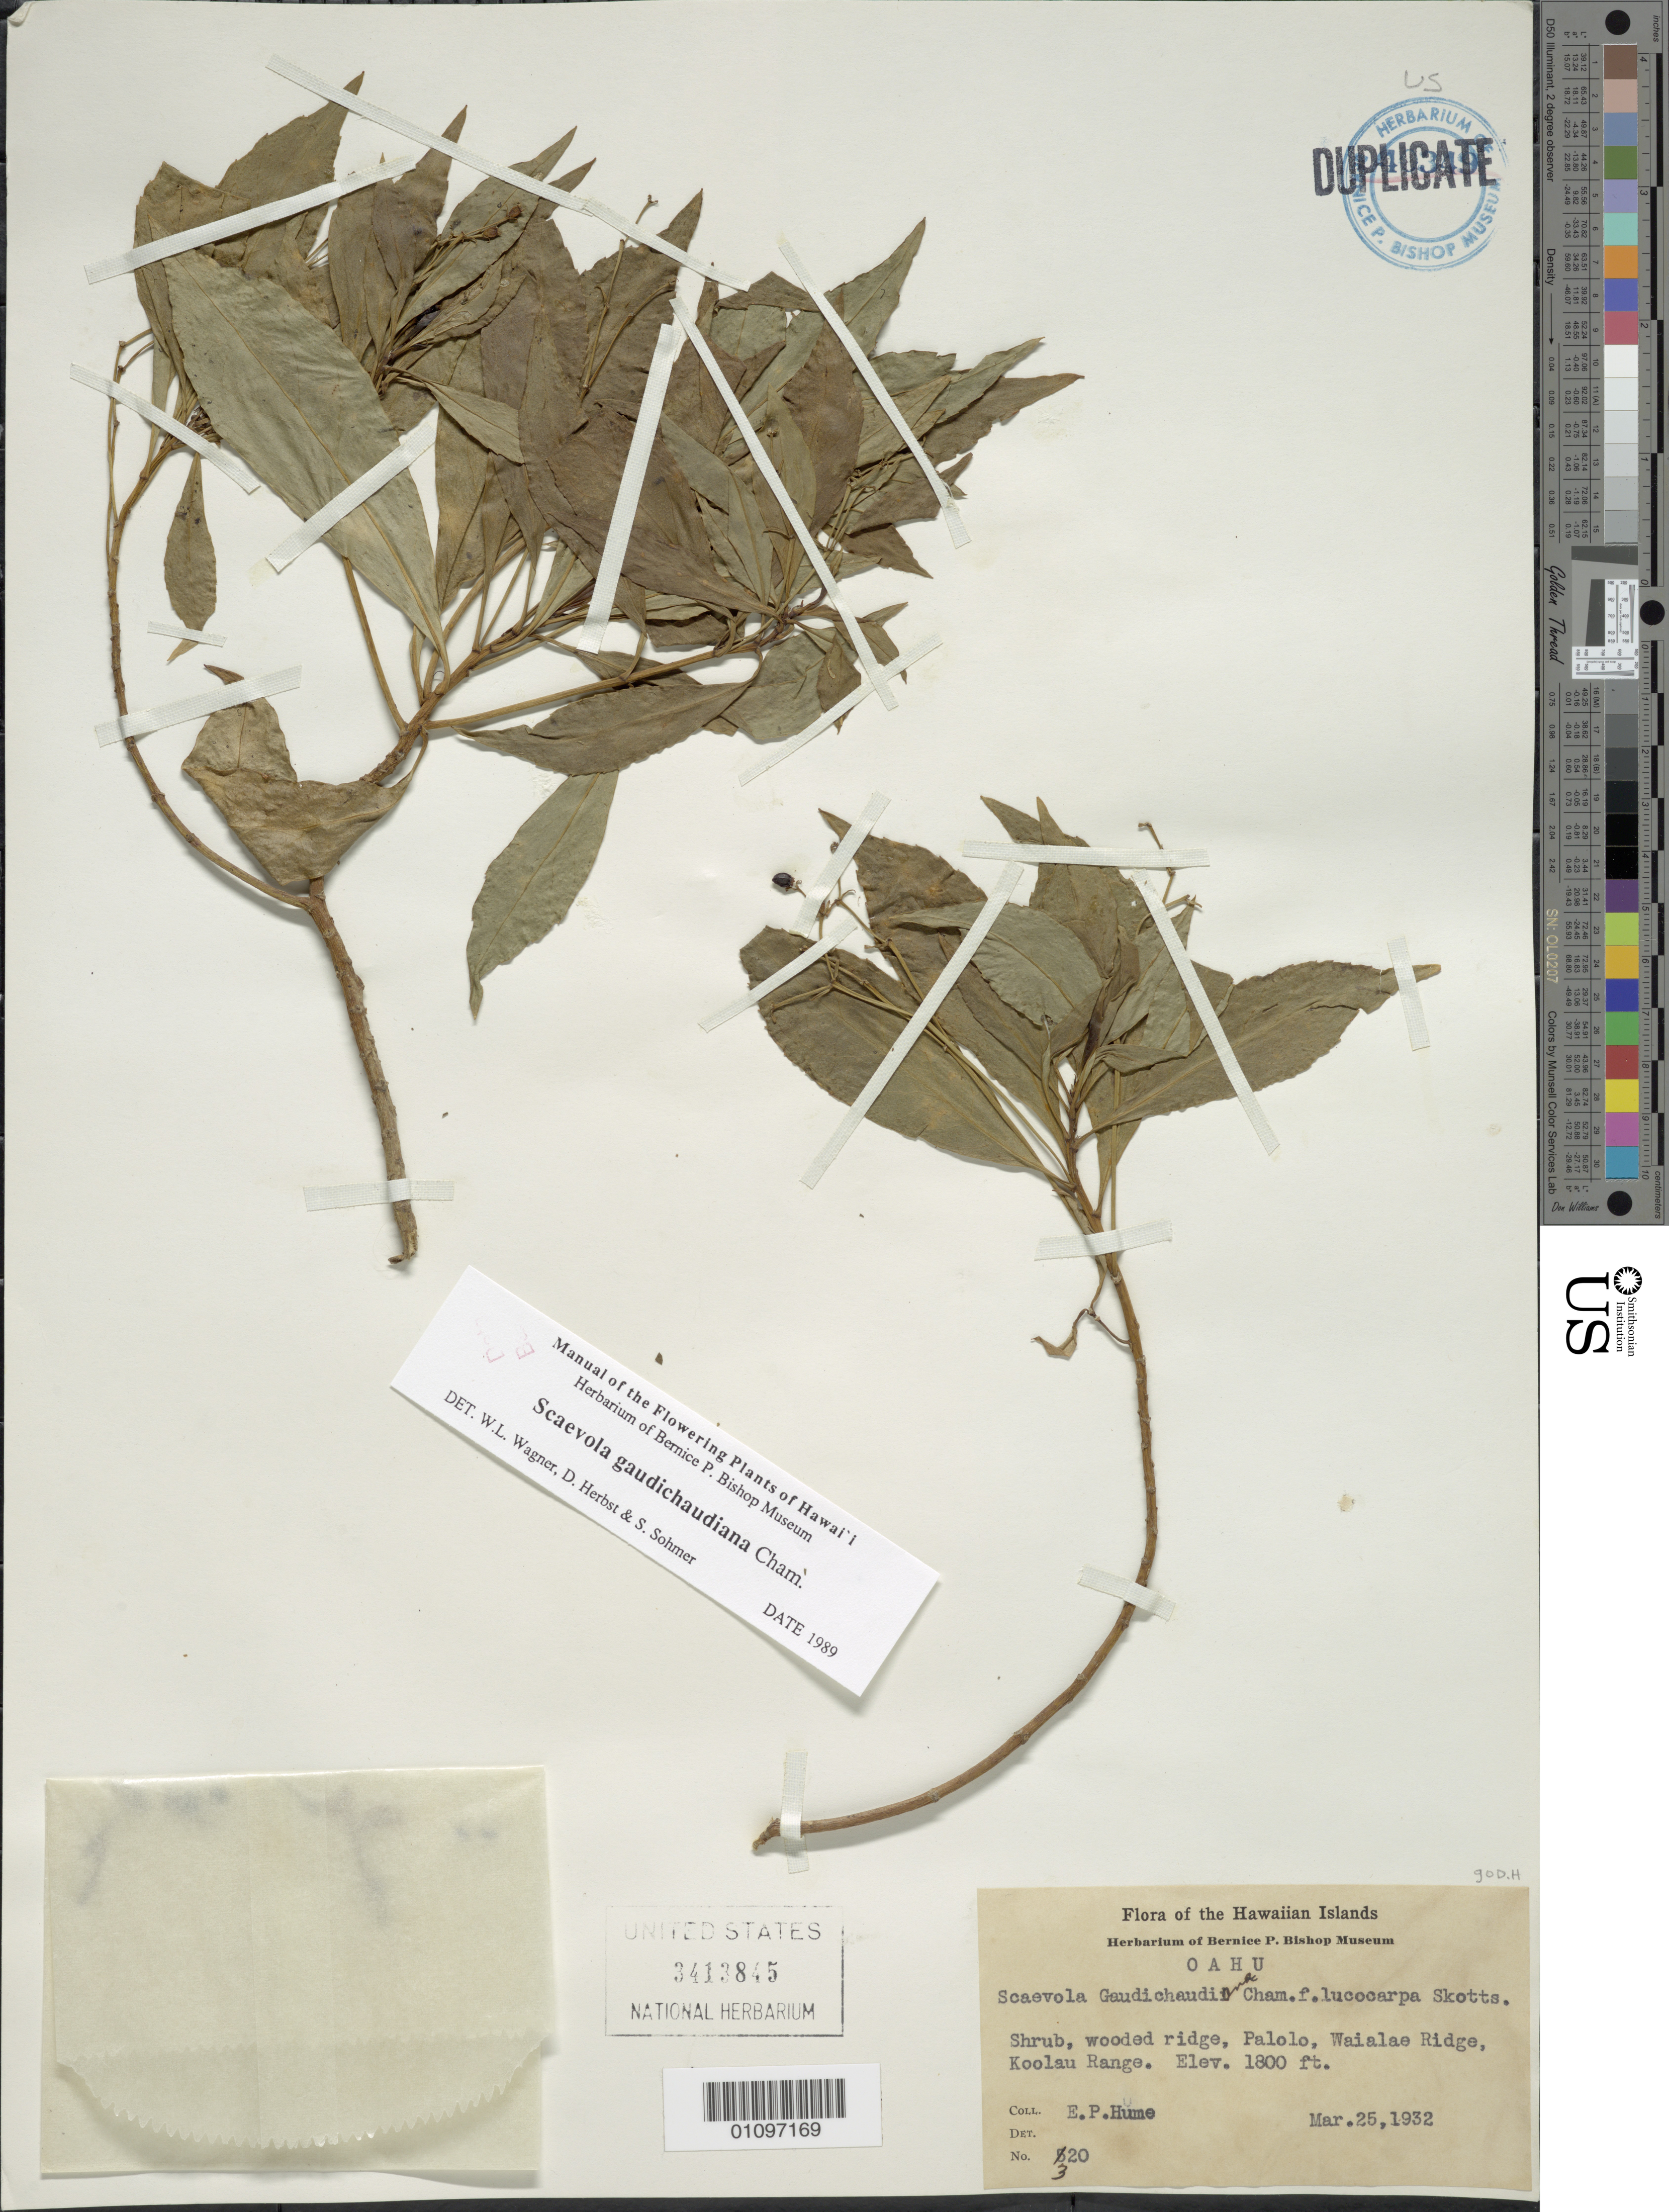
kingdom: Plantae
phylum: Tracheophyta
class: Magnoliopsida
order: Asterales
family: Goodeniaceae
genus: Scaevola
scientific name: Scaevola gaudichaudiana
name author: Cham.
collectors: E. Hume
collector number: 320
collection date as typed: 25 Mar 1932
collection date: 1932-03-25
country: United States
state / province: Hawaii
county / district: Honolulu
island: Oahu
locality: Palolo, Waialae ridge, Koolau Range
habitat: wooded ridge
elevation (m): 549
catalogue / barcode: US 3413845